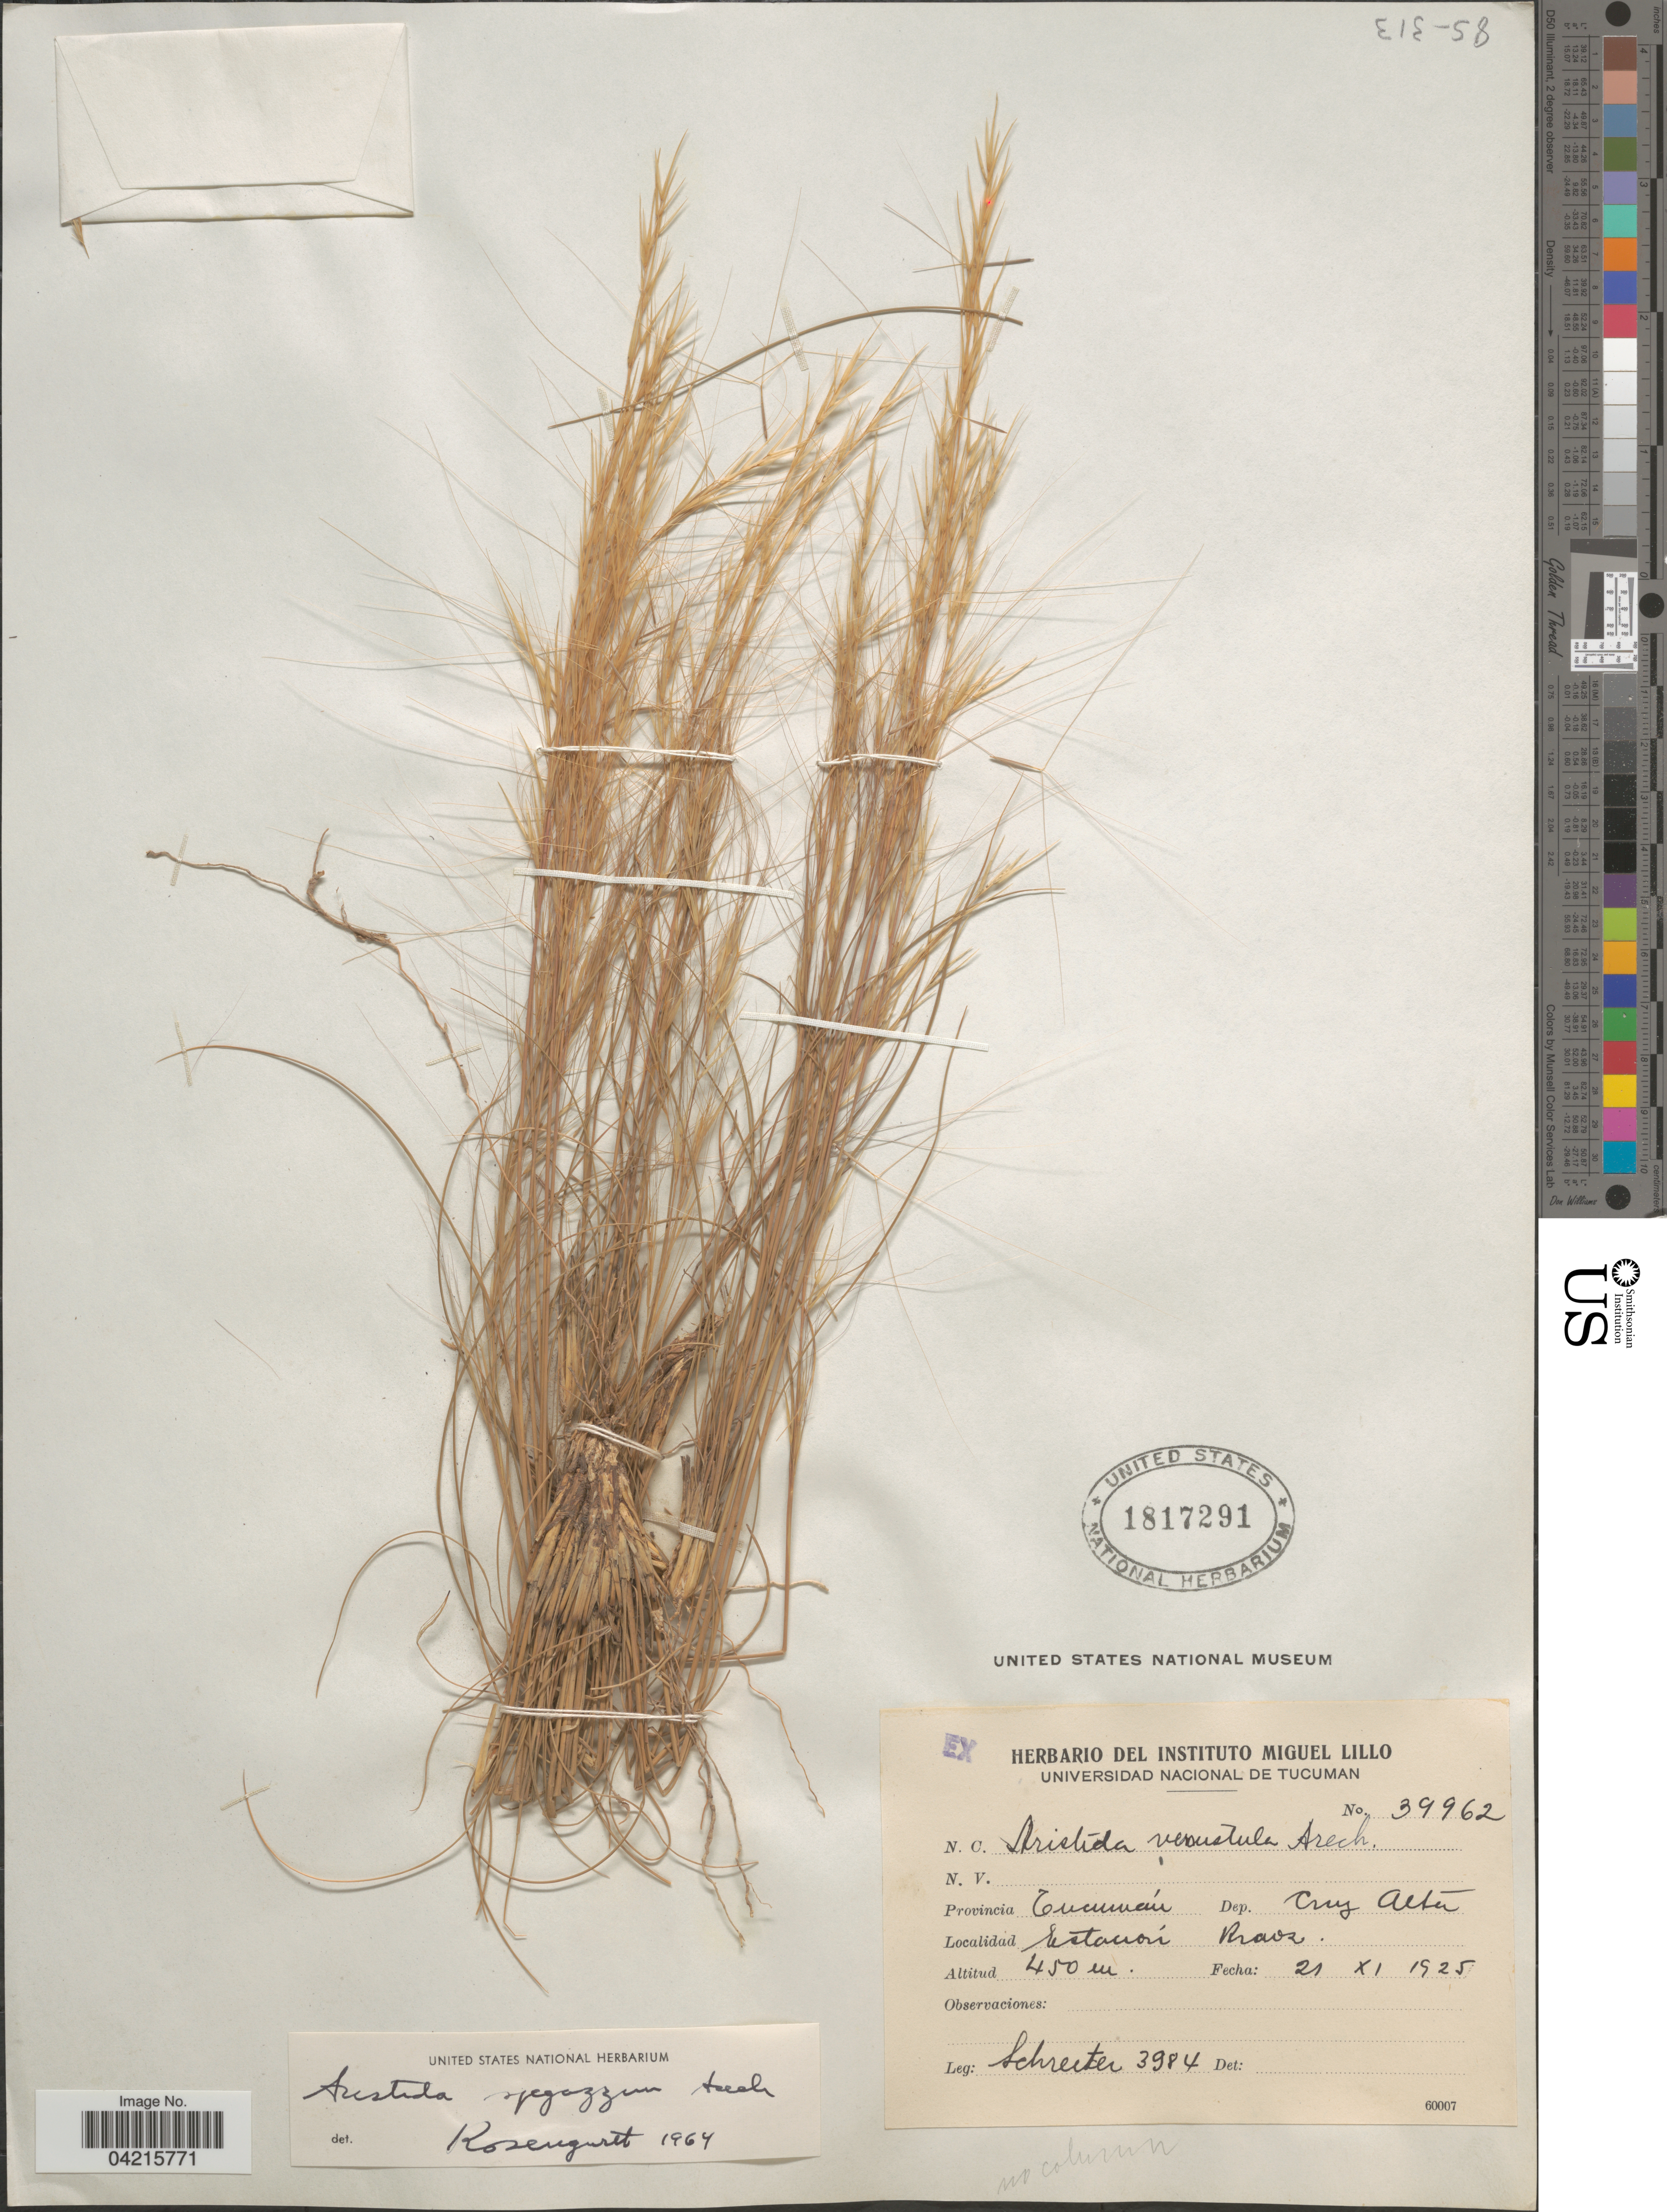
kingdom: Plantae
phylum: Tracheophyta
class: Liliopsida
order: Poales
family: Poaceae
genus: Aristida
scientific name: Aristida spegazzinii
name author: Arechav.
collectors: -. Schreiter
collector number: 3984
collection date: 1925-11-21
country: Argentina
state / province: Tucuman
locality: Dep. Cruz Altá. Estación Araoz.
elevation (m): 450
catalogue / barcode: US 1817291